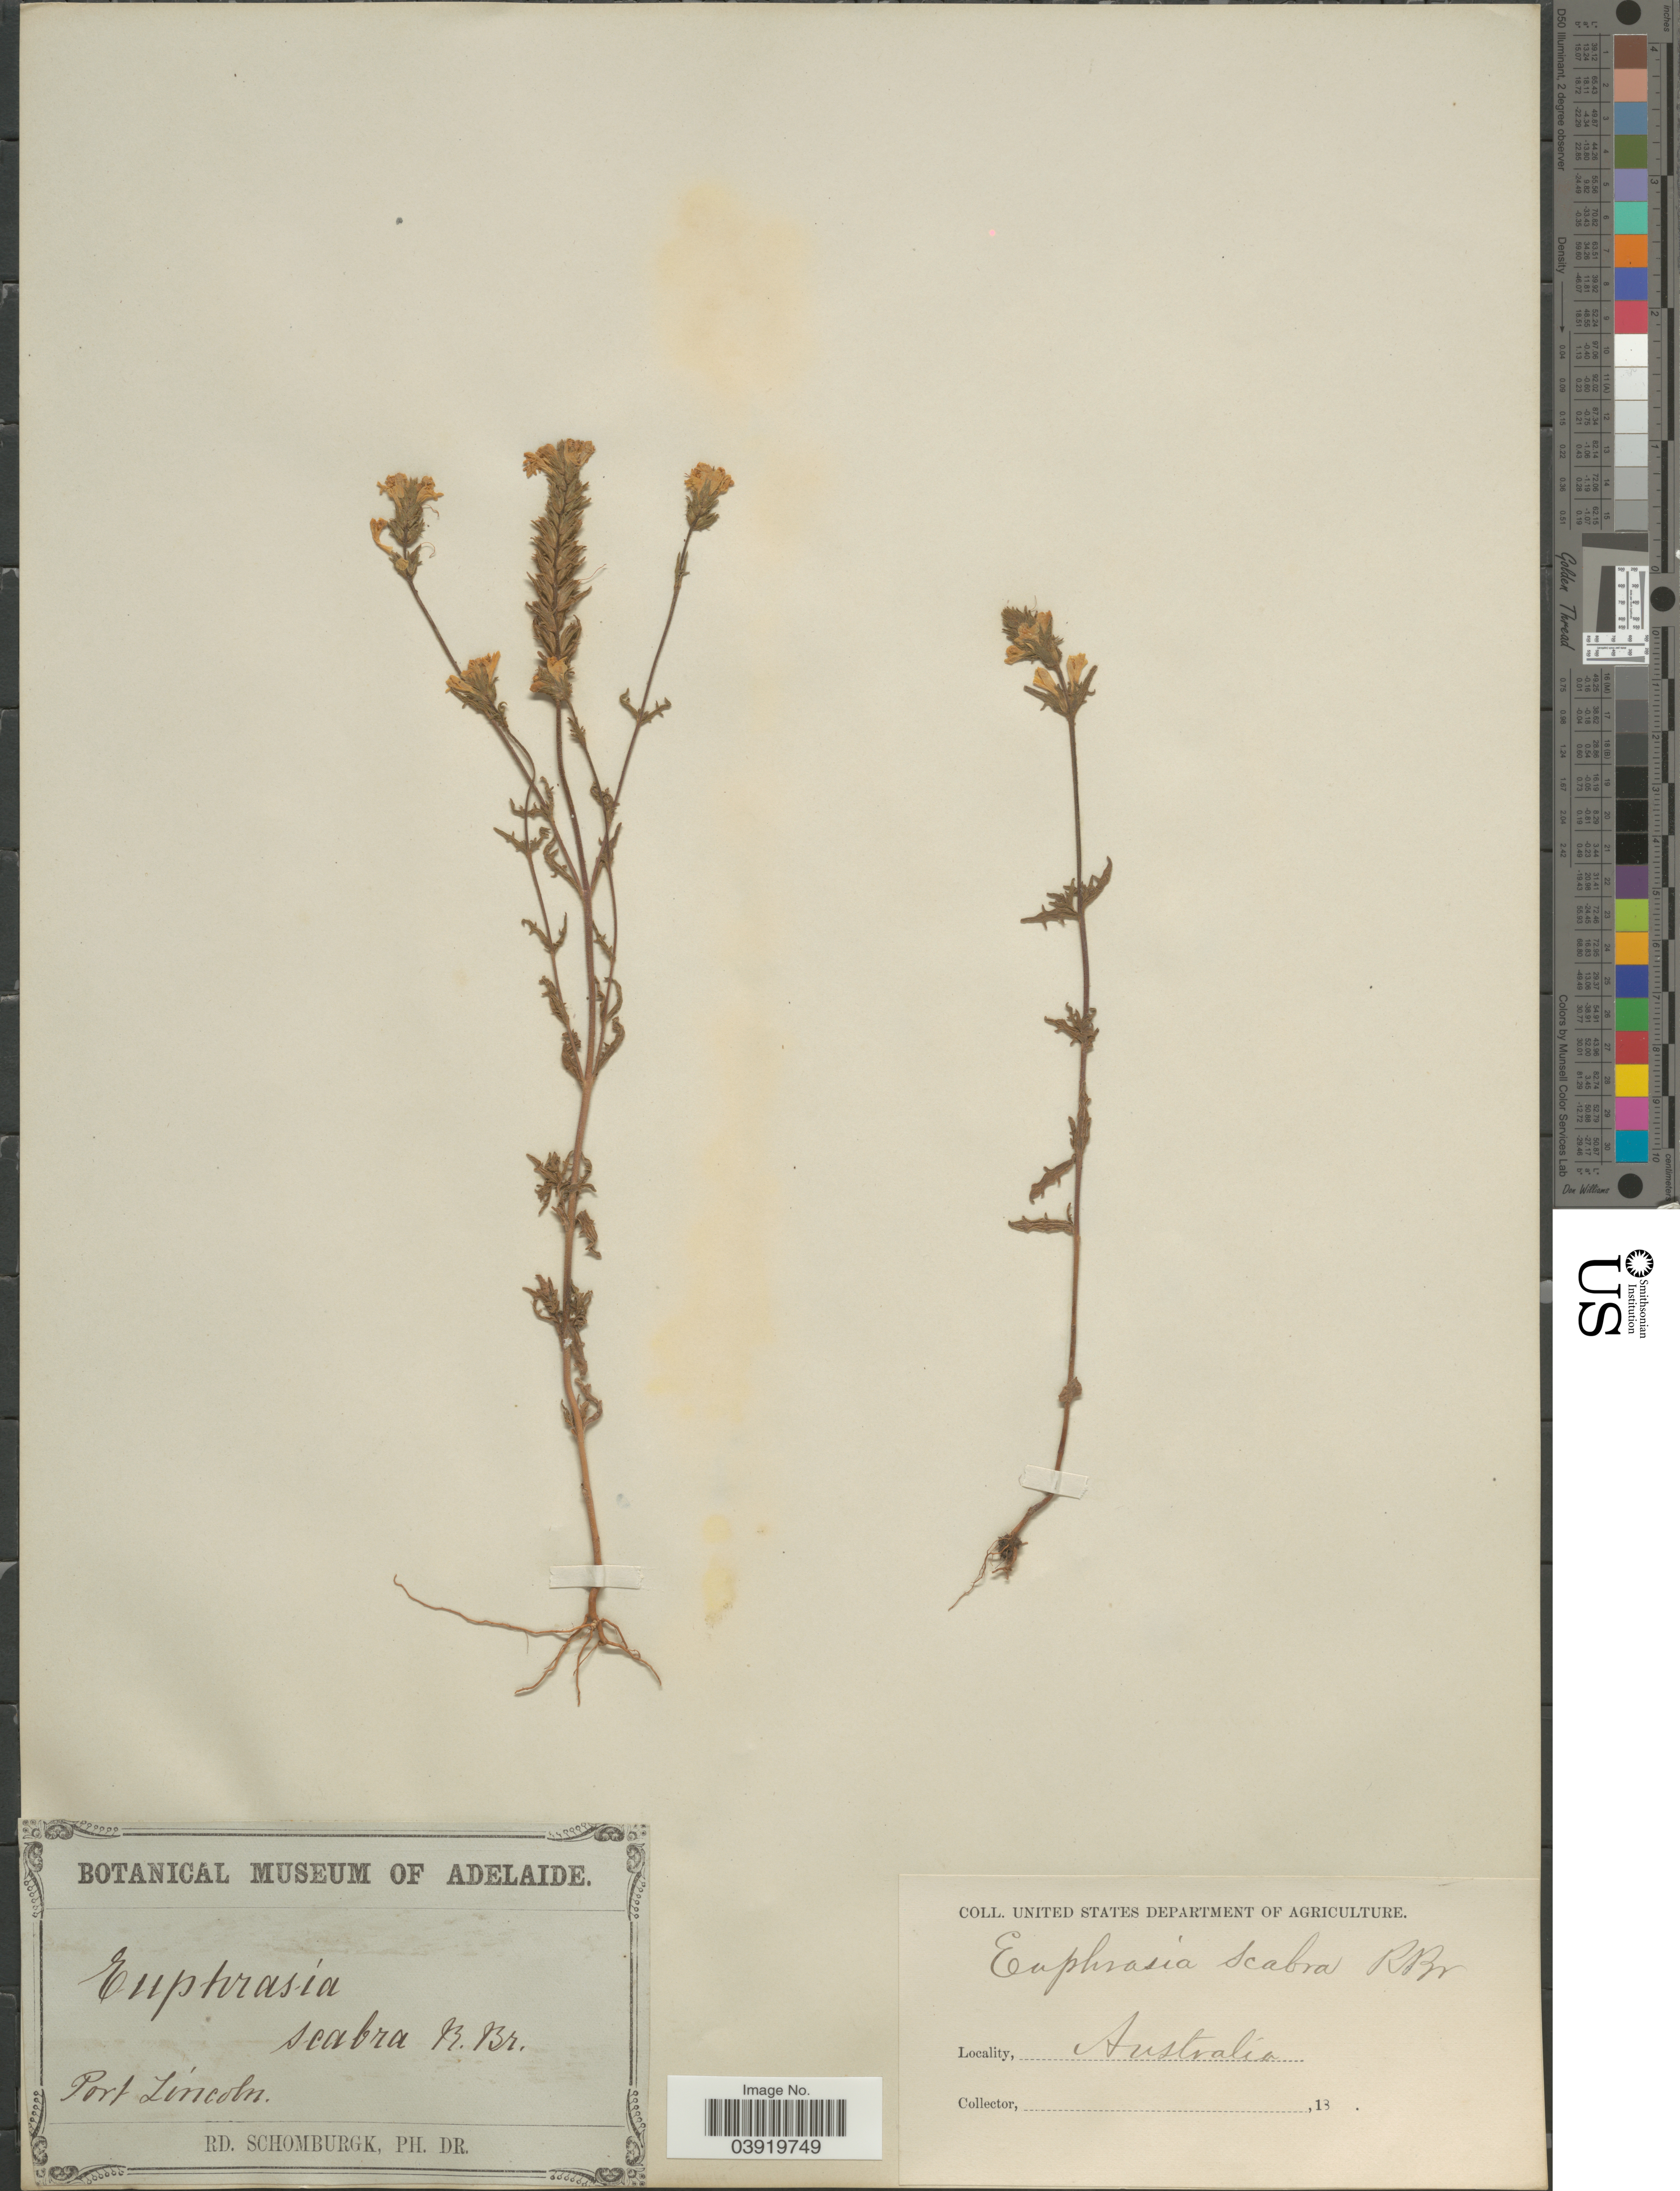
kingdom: Plantae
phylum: Tracheophyta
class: Magnoliopsida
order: Lamiales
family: Orobanchaceae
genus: Euphrasia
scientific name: Euphrasia scabra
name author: R. Br.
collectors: M. R. Schomburgk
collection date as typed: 18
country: Australia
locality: Port Lincoln.